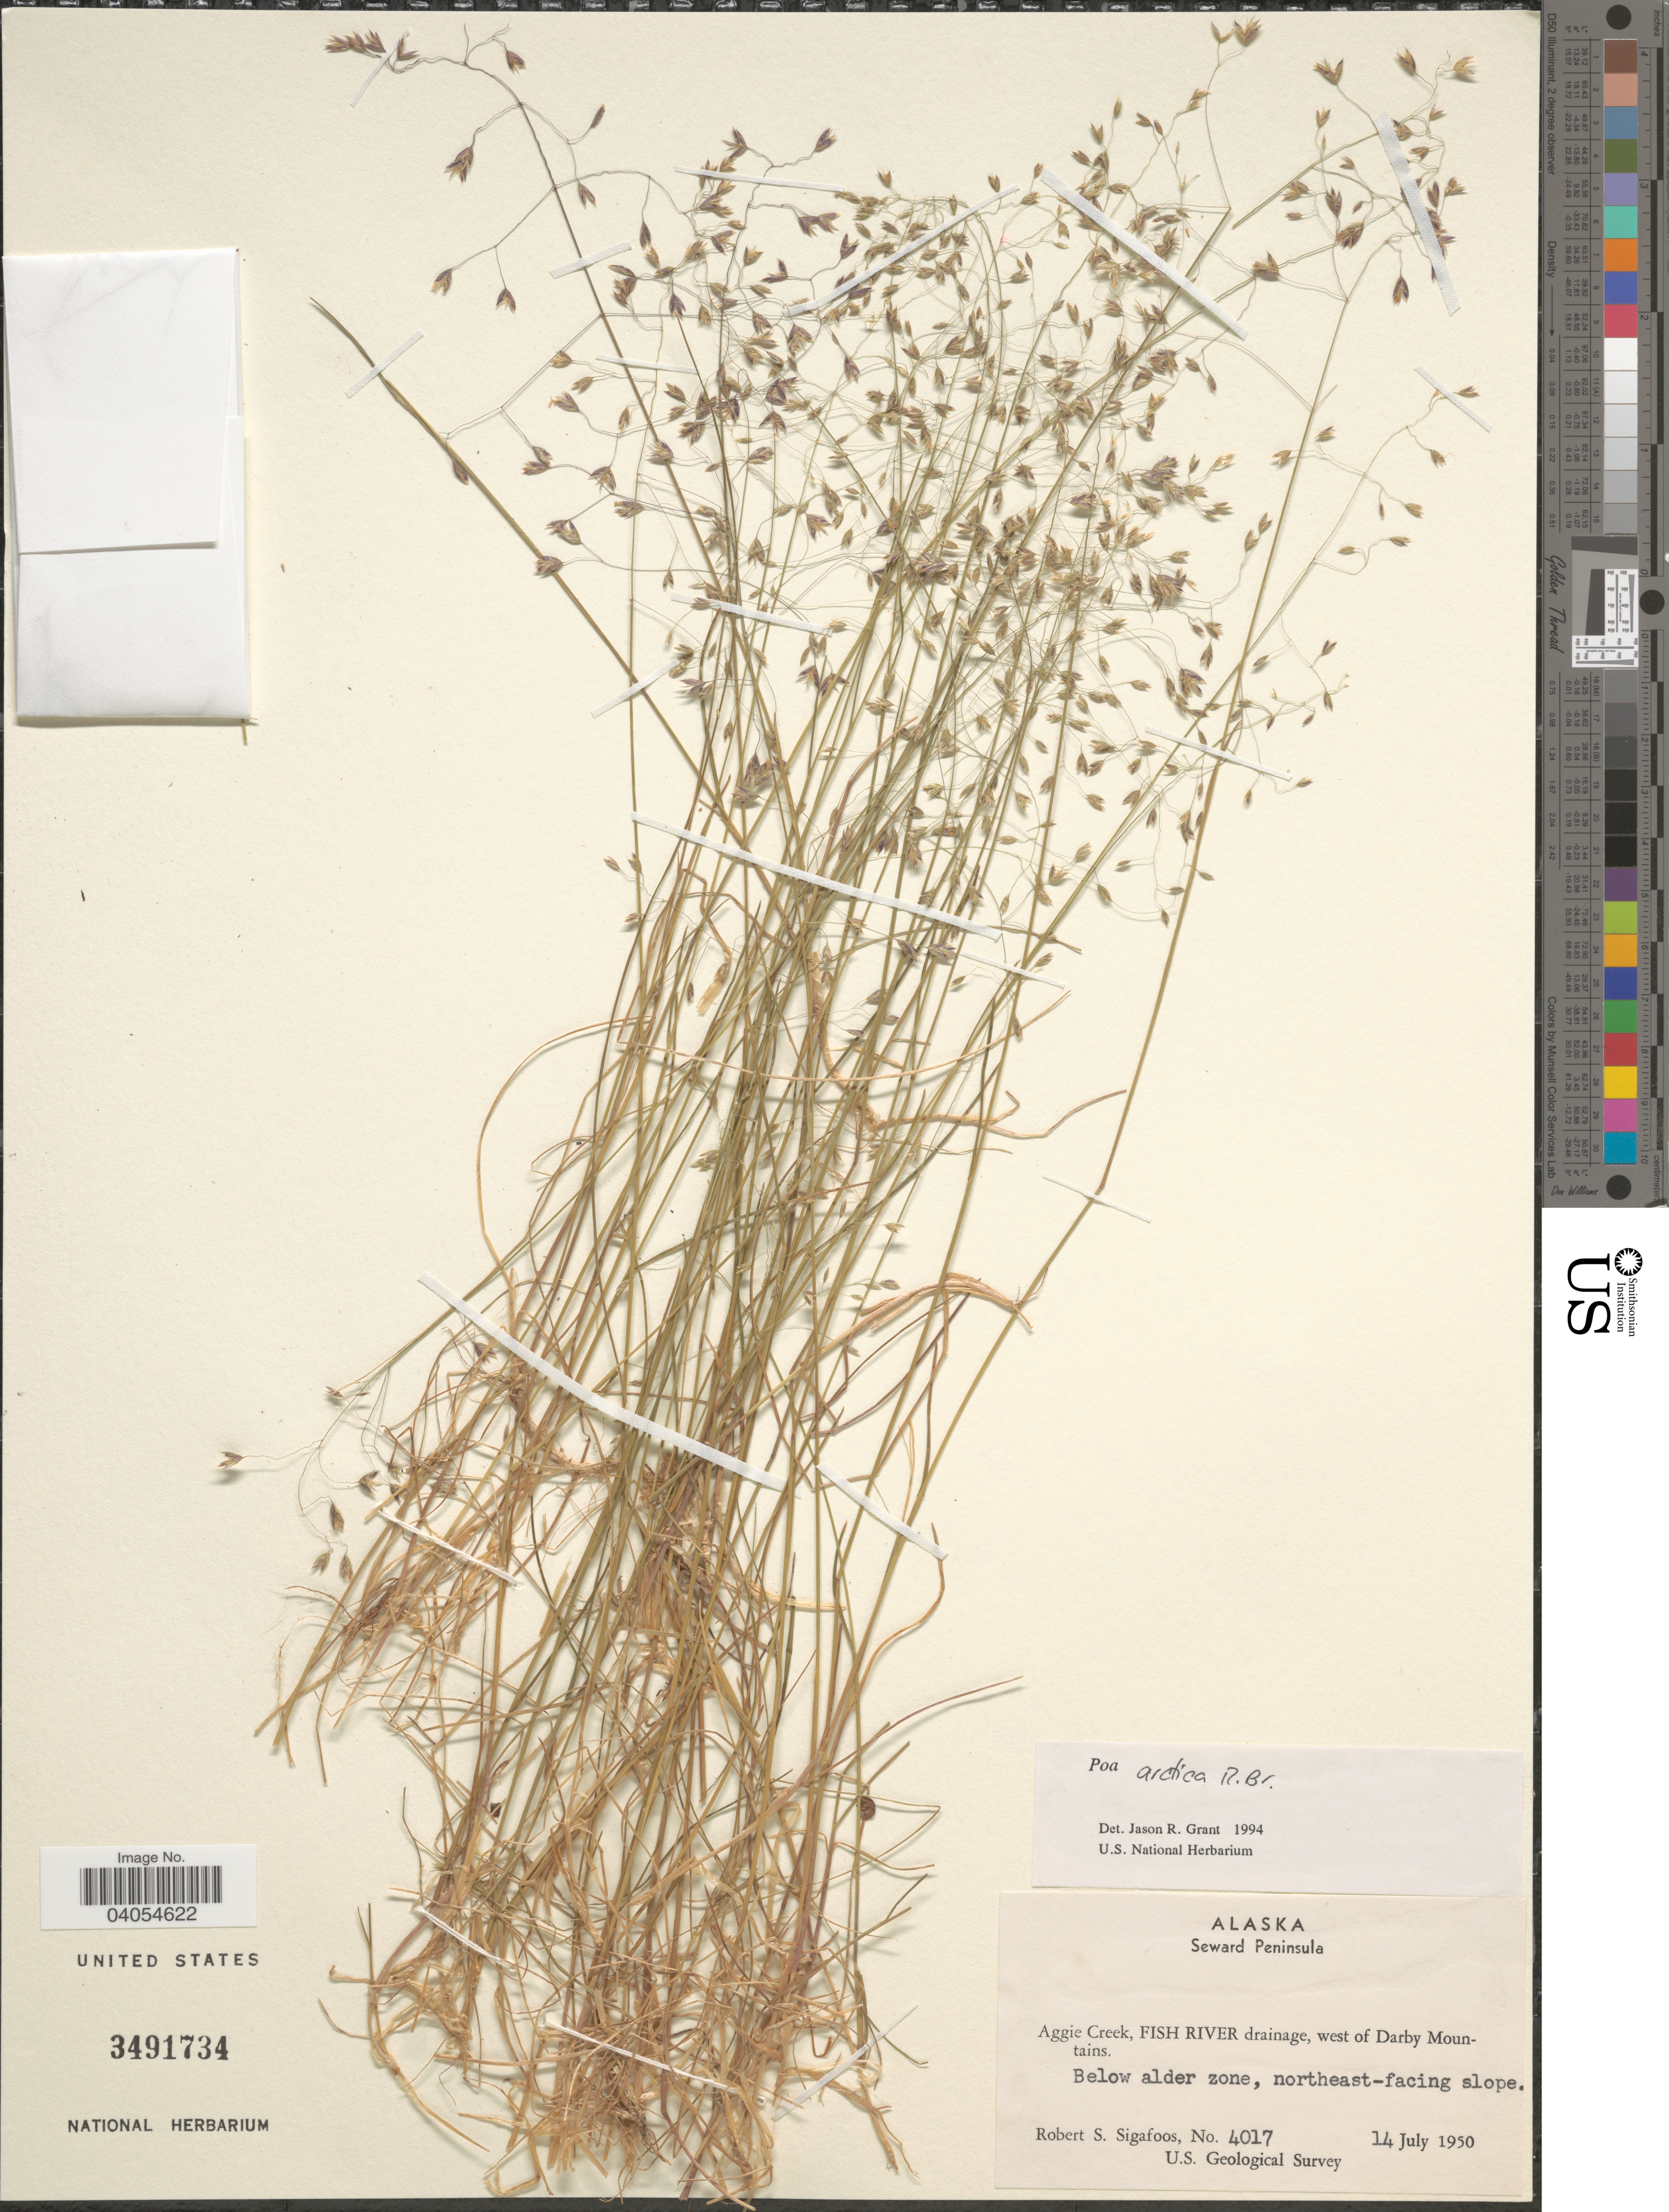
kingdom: Plantae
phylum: Tracheophyta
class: Liliopsida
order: Poales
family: Poaceae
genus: Poa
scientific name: Poa arctica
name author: R. Br.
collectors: R. Sigafoos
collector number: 4017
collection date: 1950-07-14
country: United States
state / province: Alaska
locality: Seward Peninsula. Aggie Creek, Fish River drainage, west of Darby Mountains. Below alder zone, northeast-facing slope.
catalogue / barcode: US 3491734